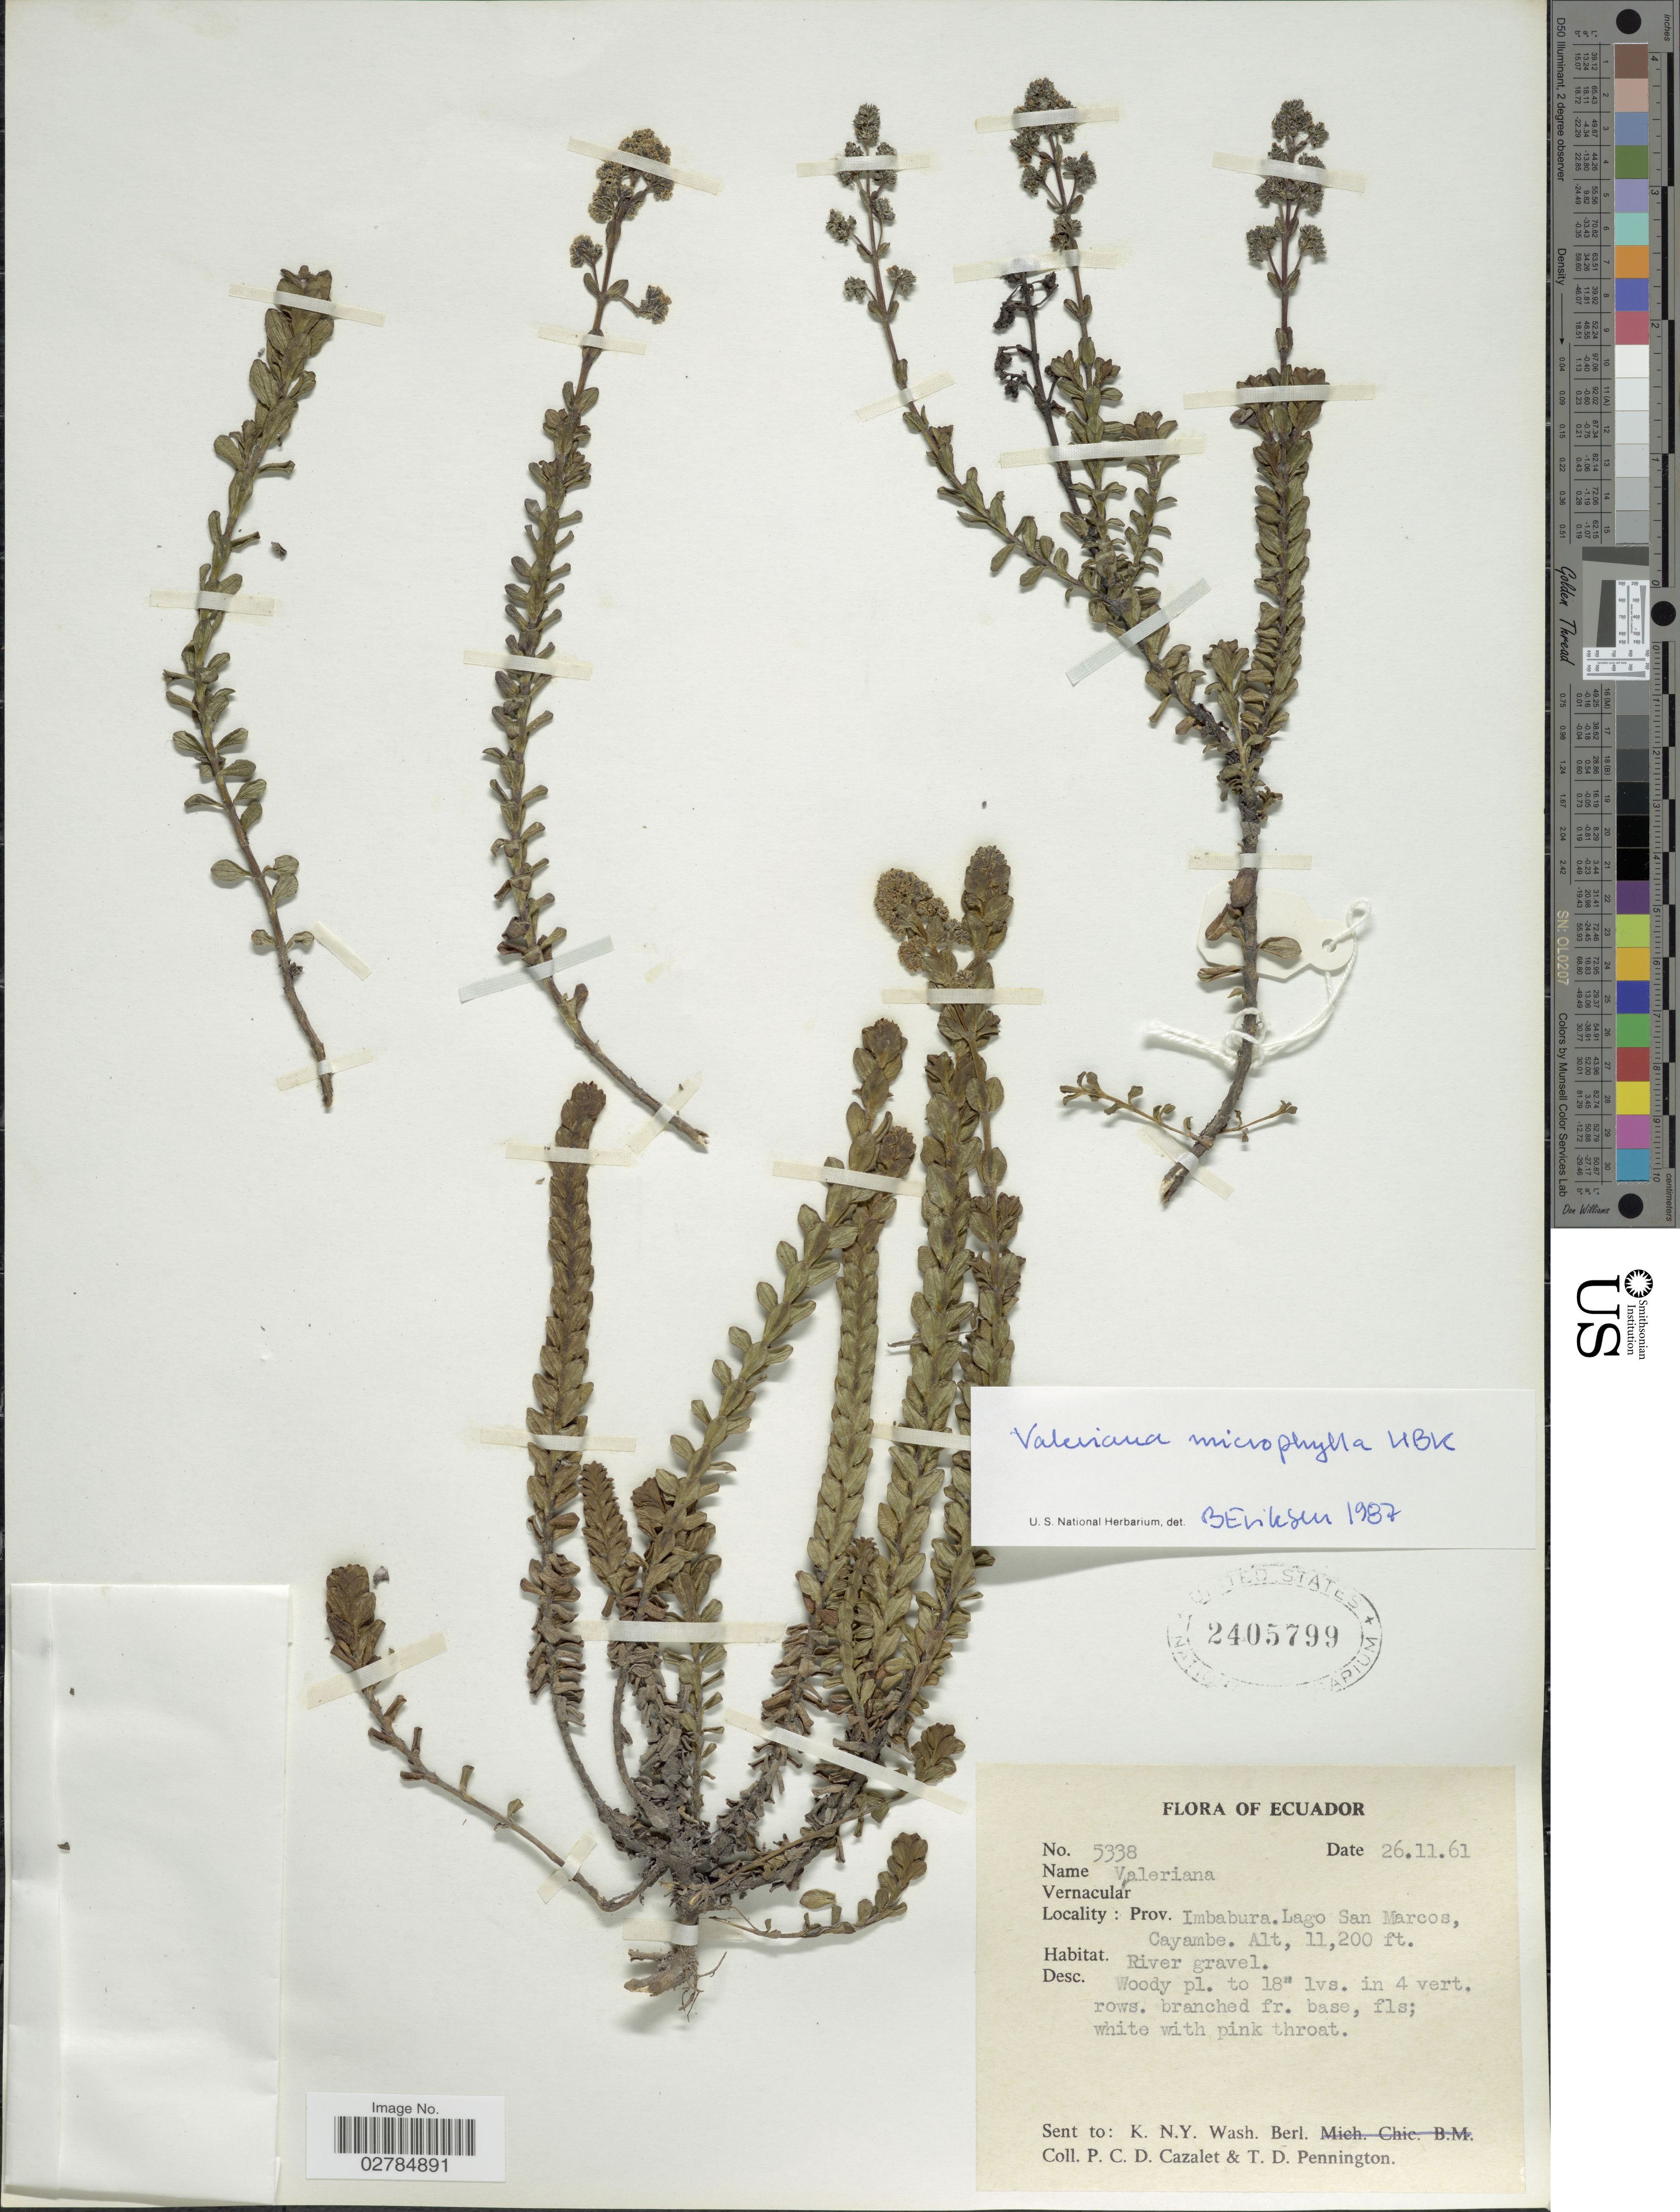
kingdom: Plantae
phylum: Tracheophyta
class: Magnoliopsida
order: Dipsacales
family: Caprifoliaceae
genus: Valeriana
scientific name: Valeriana microphylla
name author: Kunth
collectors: P. C. D. Cazalet & T. D. Pennington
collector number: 5338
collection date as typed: Transcribed d/m/y: 26/11/61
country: Ecuador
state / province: Imbabura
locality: Lago San Marcos, Cayambe.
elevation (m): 3414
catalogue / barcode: US 2405799